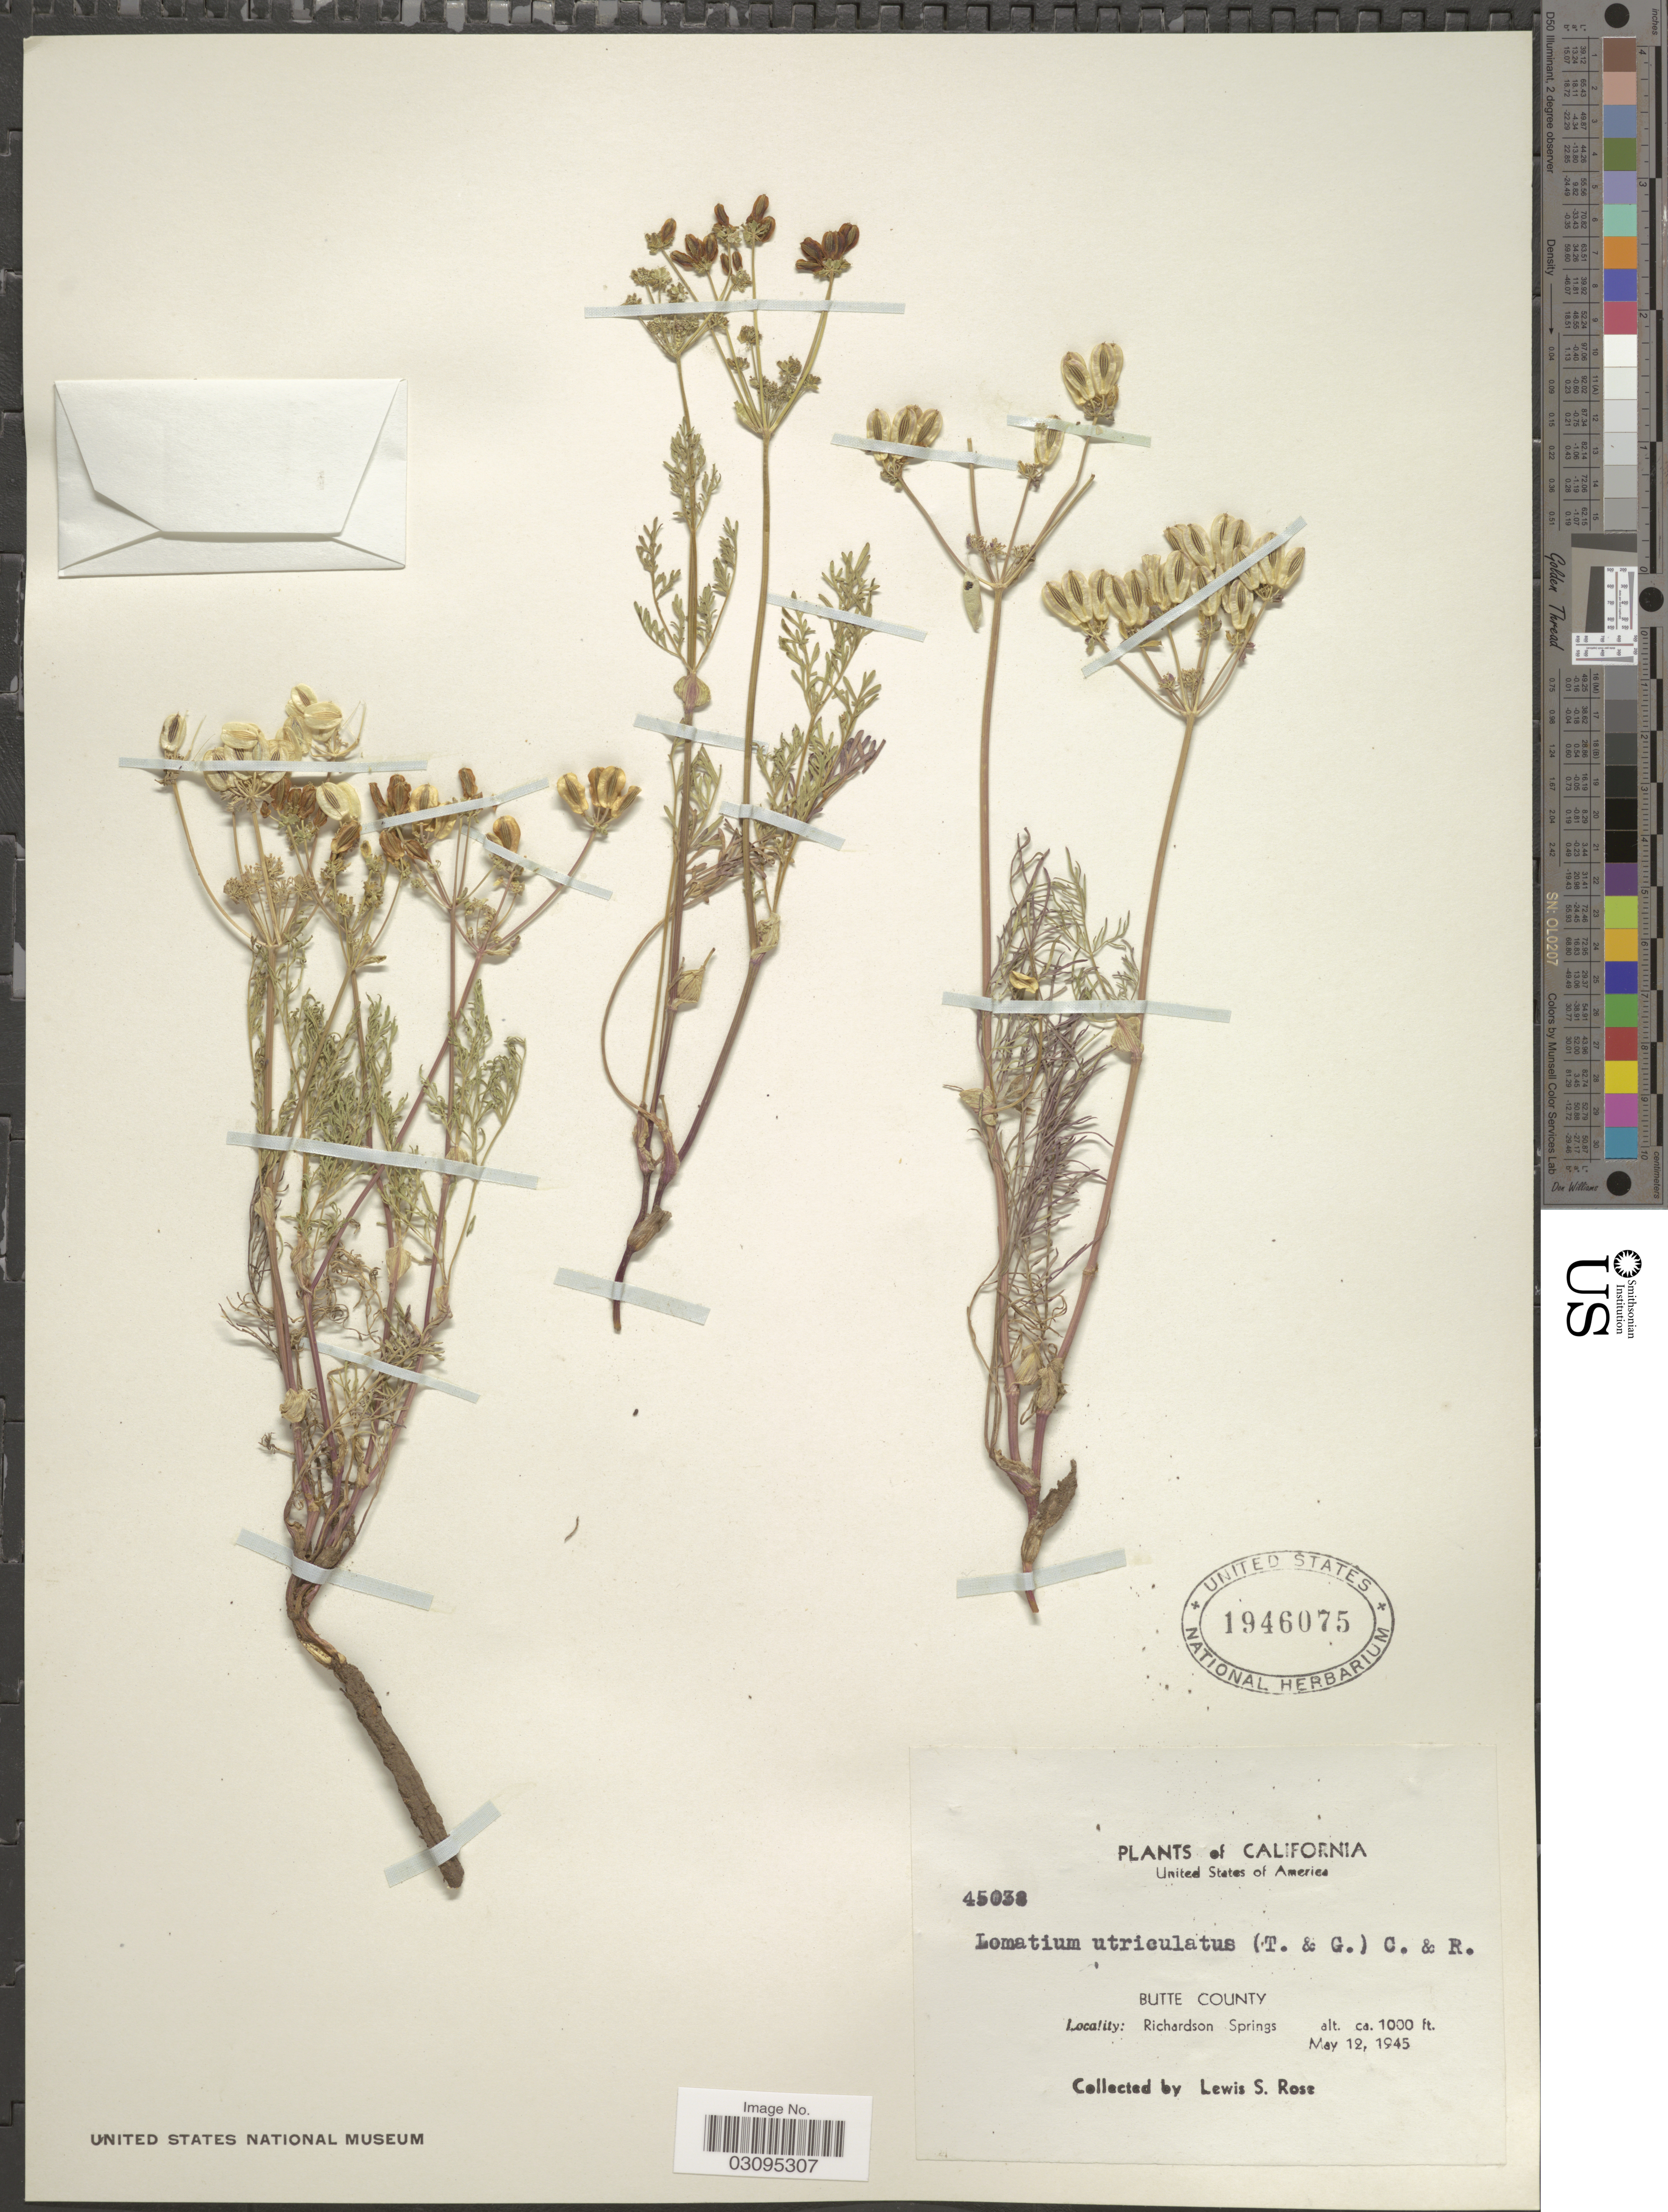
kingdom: Plantae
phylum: Tracheophyta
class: Magnoliopsida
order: Apiales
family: Apiaceae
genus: Lomatium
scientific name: Lomatium utriculatum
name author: (Nutt. ex Torr. & A. Gray) J.M. Coult. & Rose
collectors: L. S. Rose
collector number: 45038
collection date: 1945-05-12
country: United States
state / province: California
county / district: Butte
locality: Butte County, Richardson Springs.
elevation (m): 305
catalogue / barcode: US 1946075